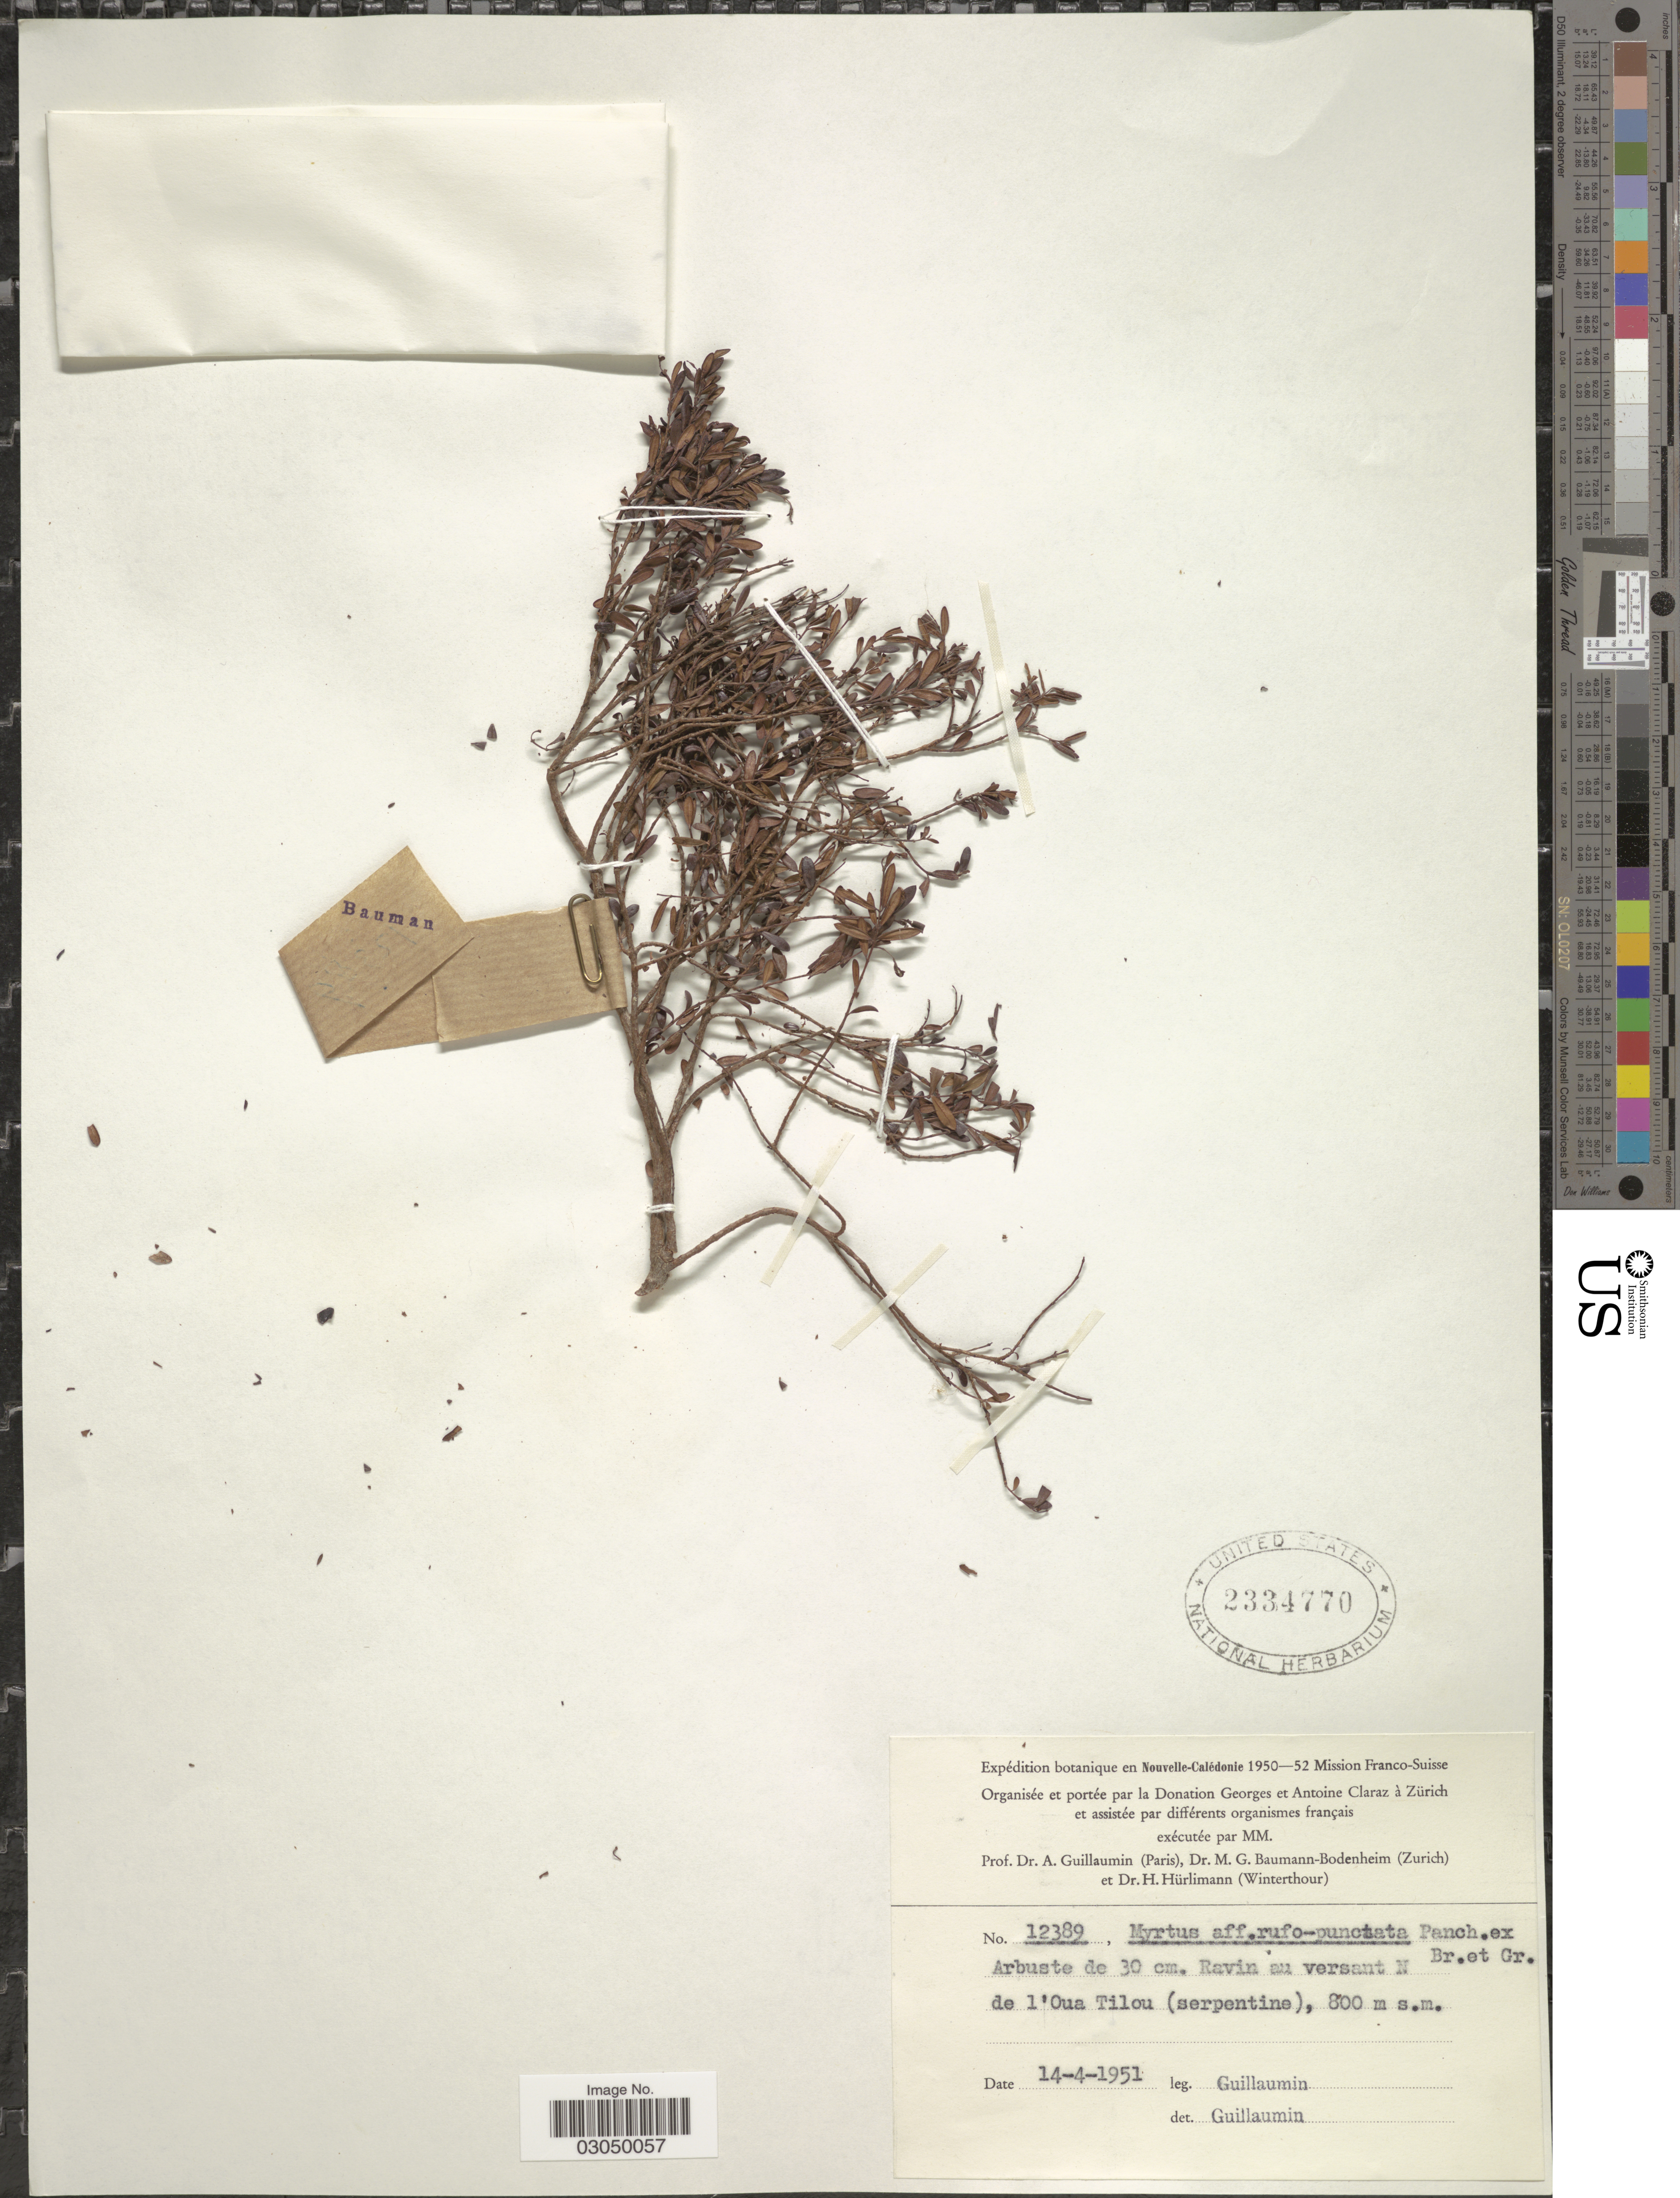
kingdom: Plantae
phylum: Tracheophyta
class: Magnoliopsida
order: Myrtales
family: Myrtaceae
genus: Uromyrtus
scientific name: Uromyrtus sp.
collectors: A. Guillaumin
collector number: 12389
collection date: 1951-04-14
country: New Caledonia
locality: En Nouvelle-Calédonie. Ravin au versant N de l'Oua Tilou (serpentine).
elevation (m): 800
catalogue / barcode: US 2334770